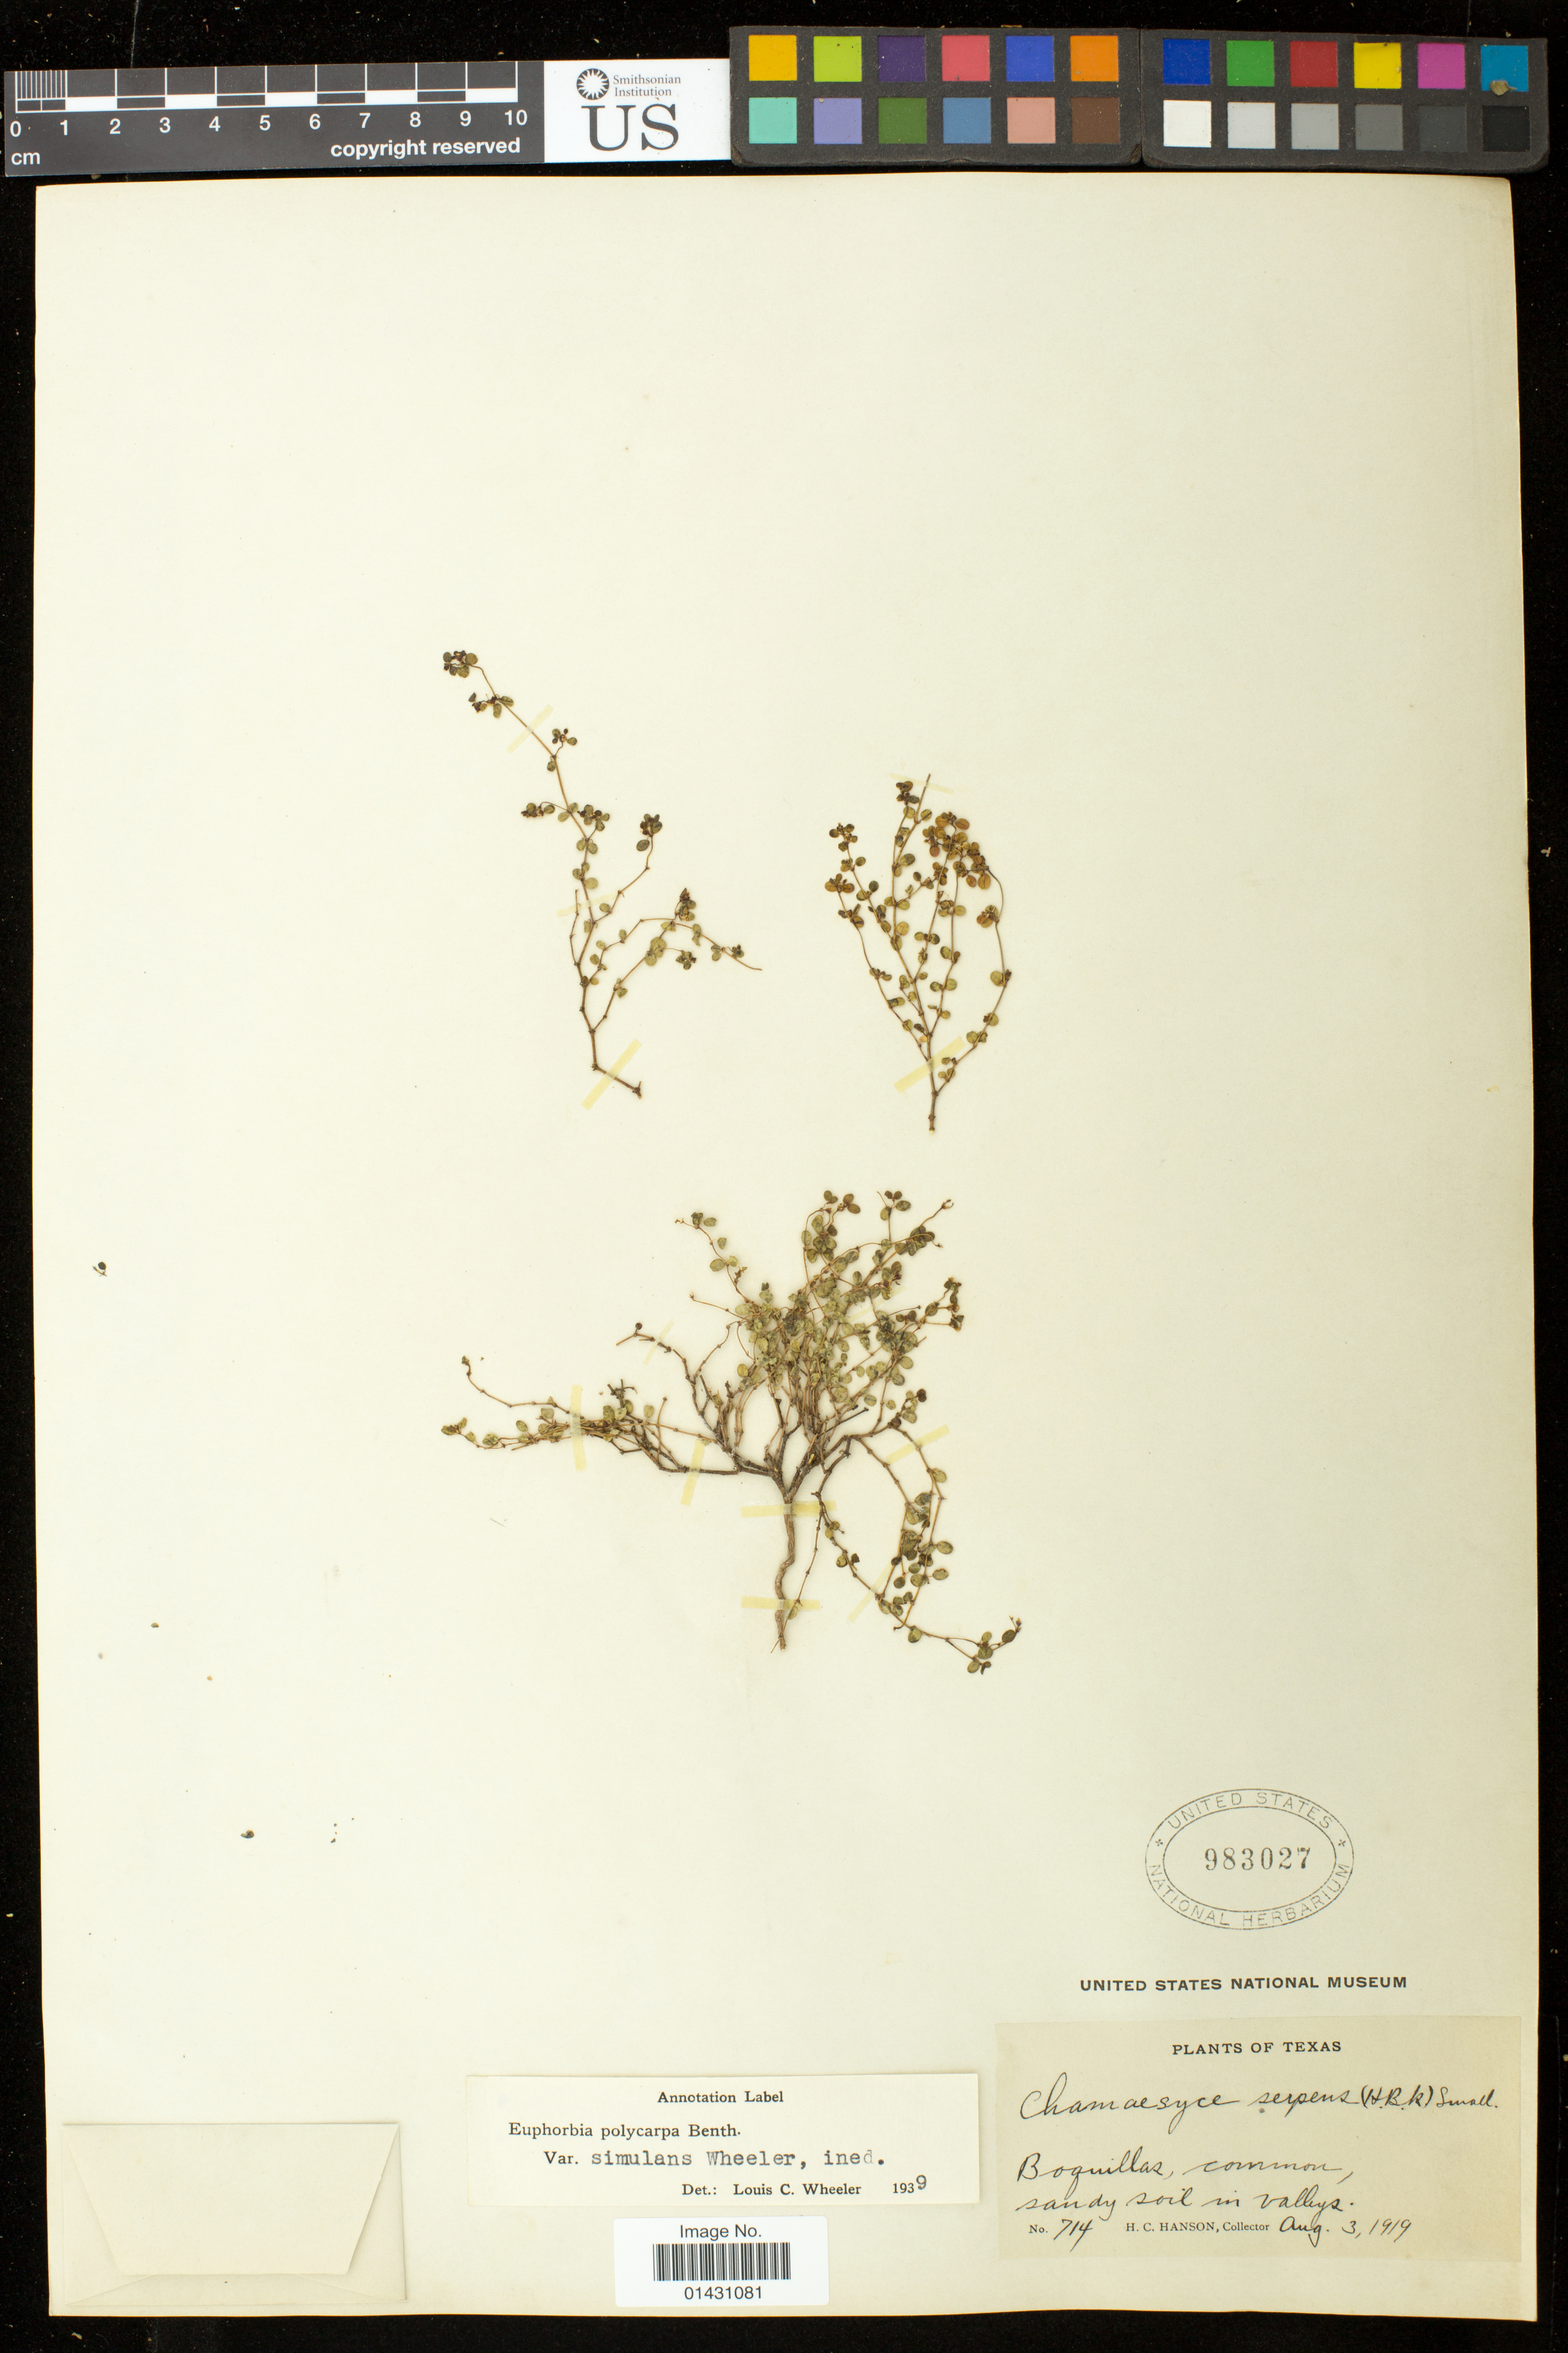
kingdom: Plantae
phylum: Tracheophyta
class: Magnoliopsida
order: Malpighiales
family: Euphorbiaceae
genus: Euphorbia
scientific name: Euphorbia simulans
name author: (L.C. Wheeler) Warnock & M.C. Johnst.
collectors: H. Hanson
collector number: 714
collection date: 1919-08-03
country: United States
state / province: Texas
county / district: Brewster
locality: Boquillas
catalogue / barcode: US 983027